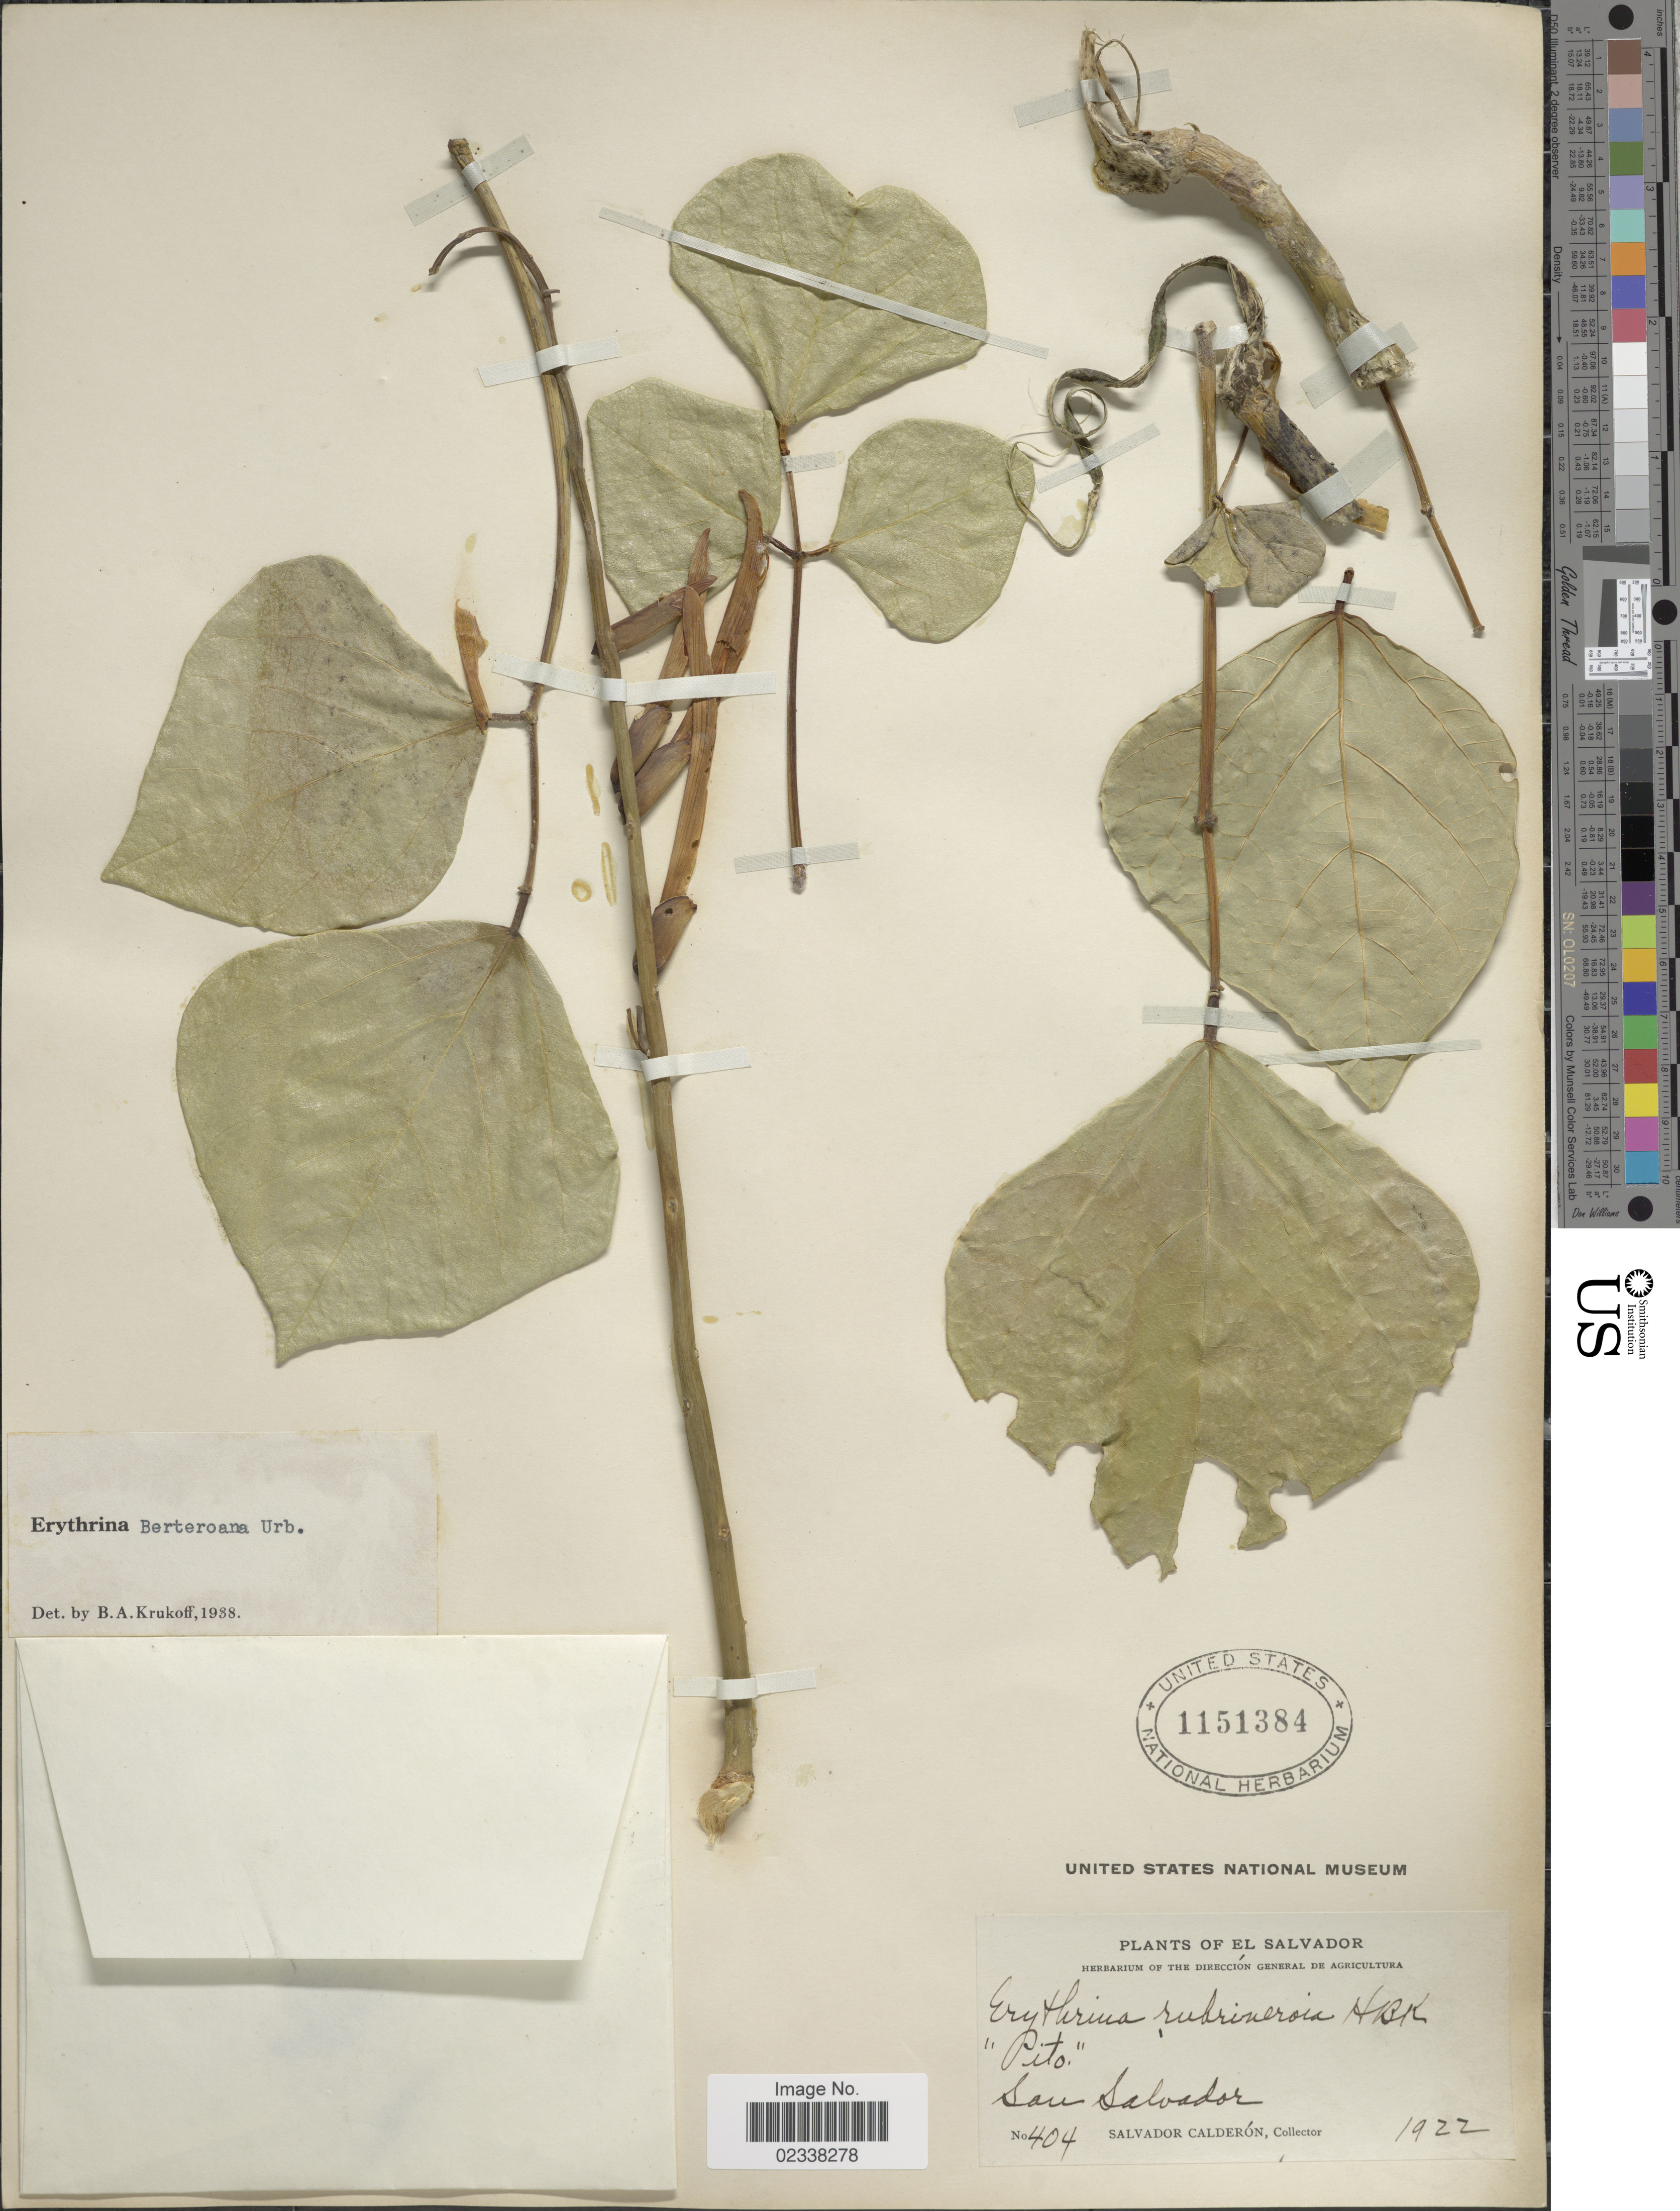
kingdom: Plantae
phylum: Tracheophyta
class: Magnoliopsida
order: Fabales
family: Fabaceae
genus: Erythrina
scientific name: Erythrina berteroana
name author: Urb.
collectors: S. Calderón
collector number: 404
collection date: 1922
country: El Salvador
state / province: San Salvador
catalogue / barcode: US 1151384